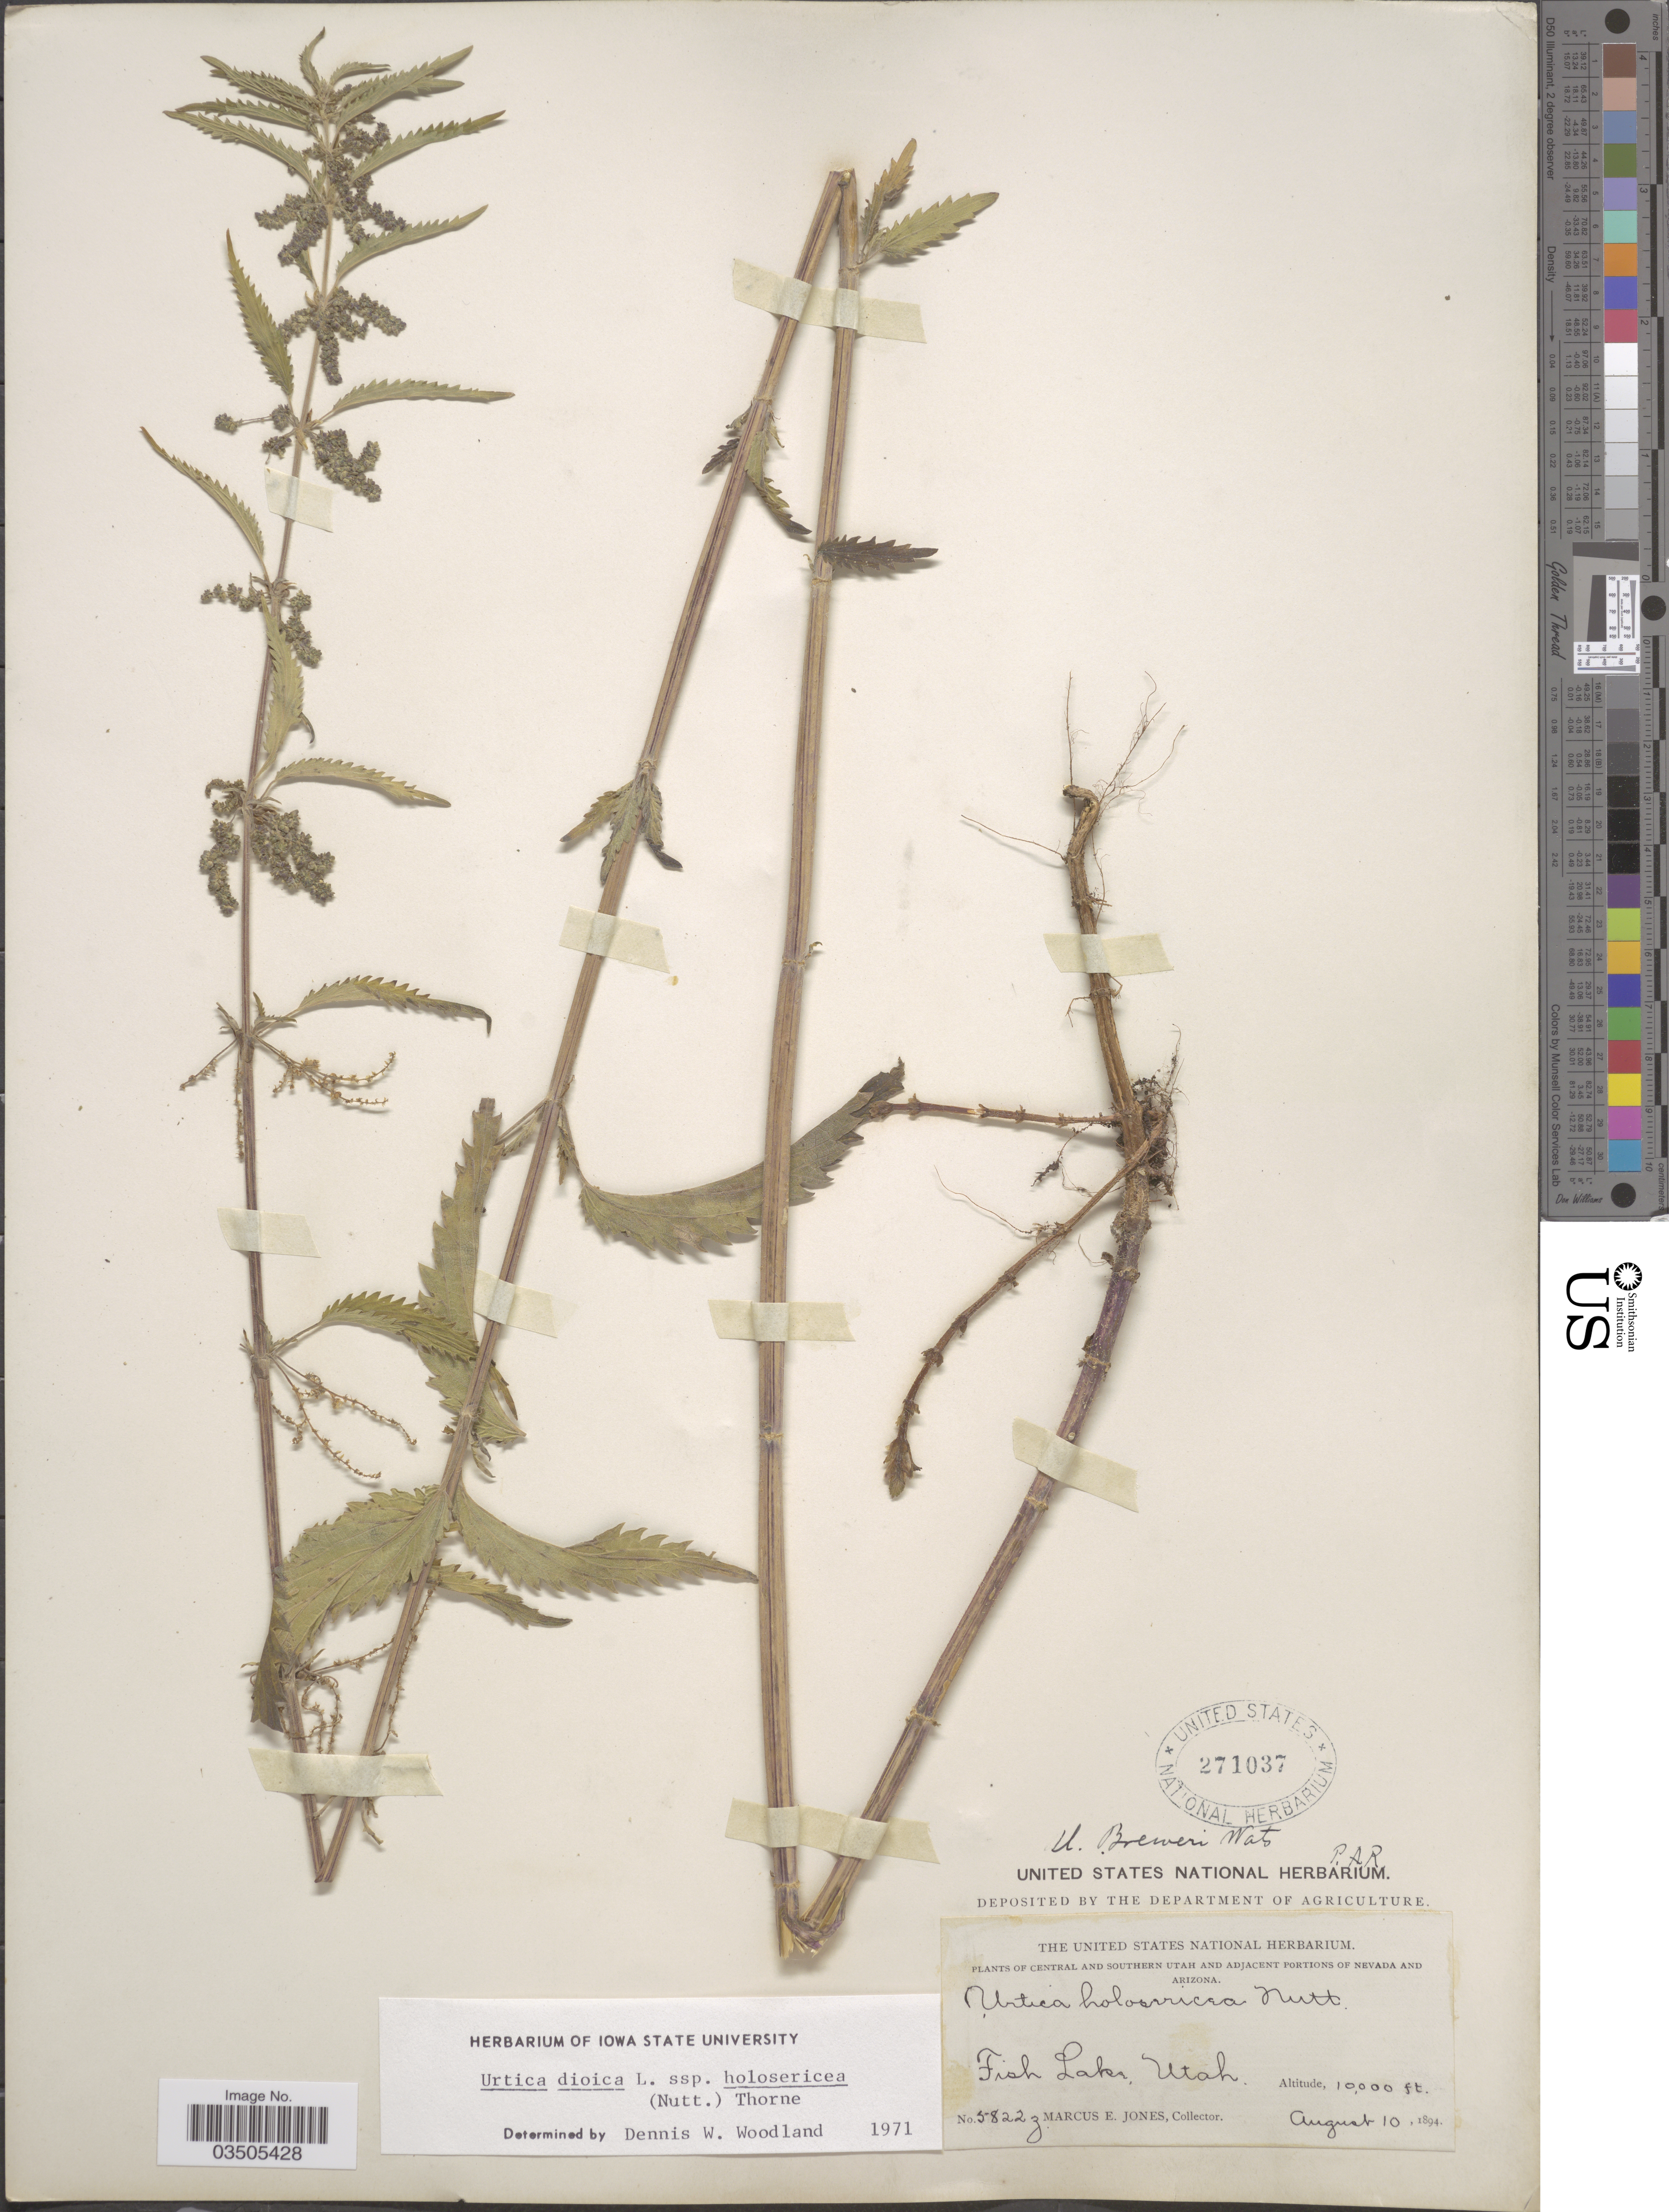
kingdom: Plantae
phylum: Tracheophyta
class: Magnoliopsida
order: Rosales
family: Urticaceae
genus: Urtica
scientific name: Urtica dioica subsp. holosericea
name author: (Nutt.) Thorne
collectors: M. E. Jones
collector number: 5822z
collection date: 1894-08-10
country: United States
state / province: Utah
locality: Central and Southern Utah. Fish Lake.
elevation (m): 3048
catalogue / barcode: US 271037